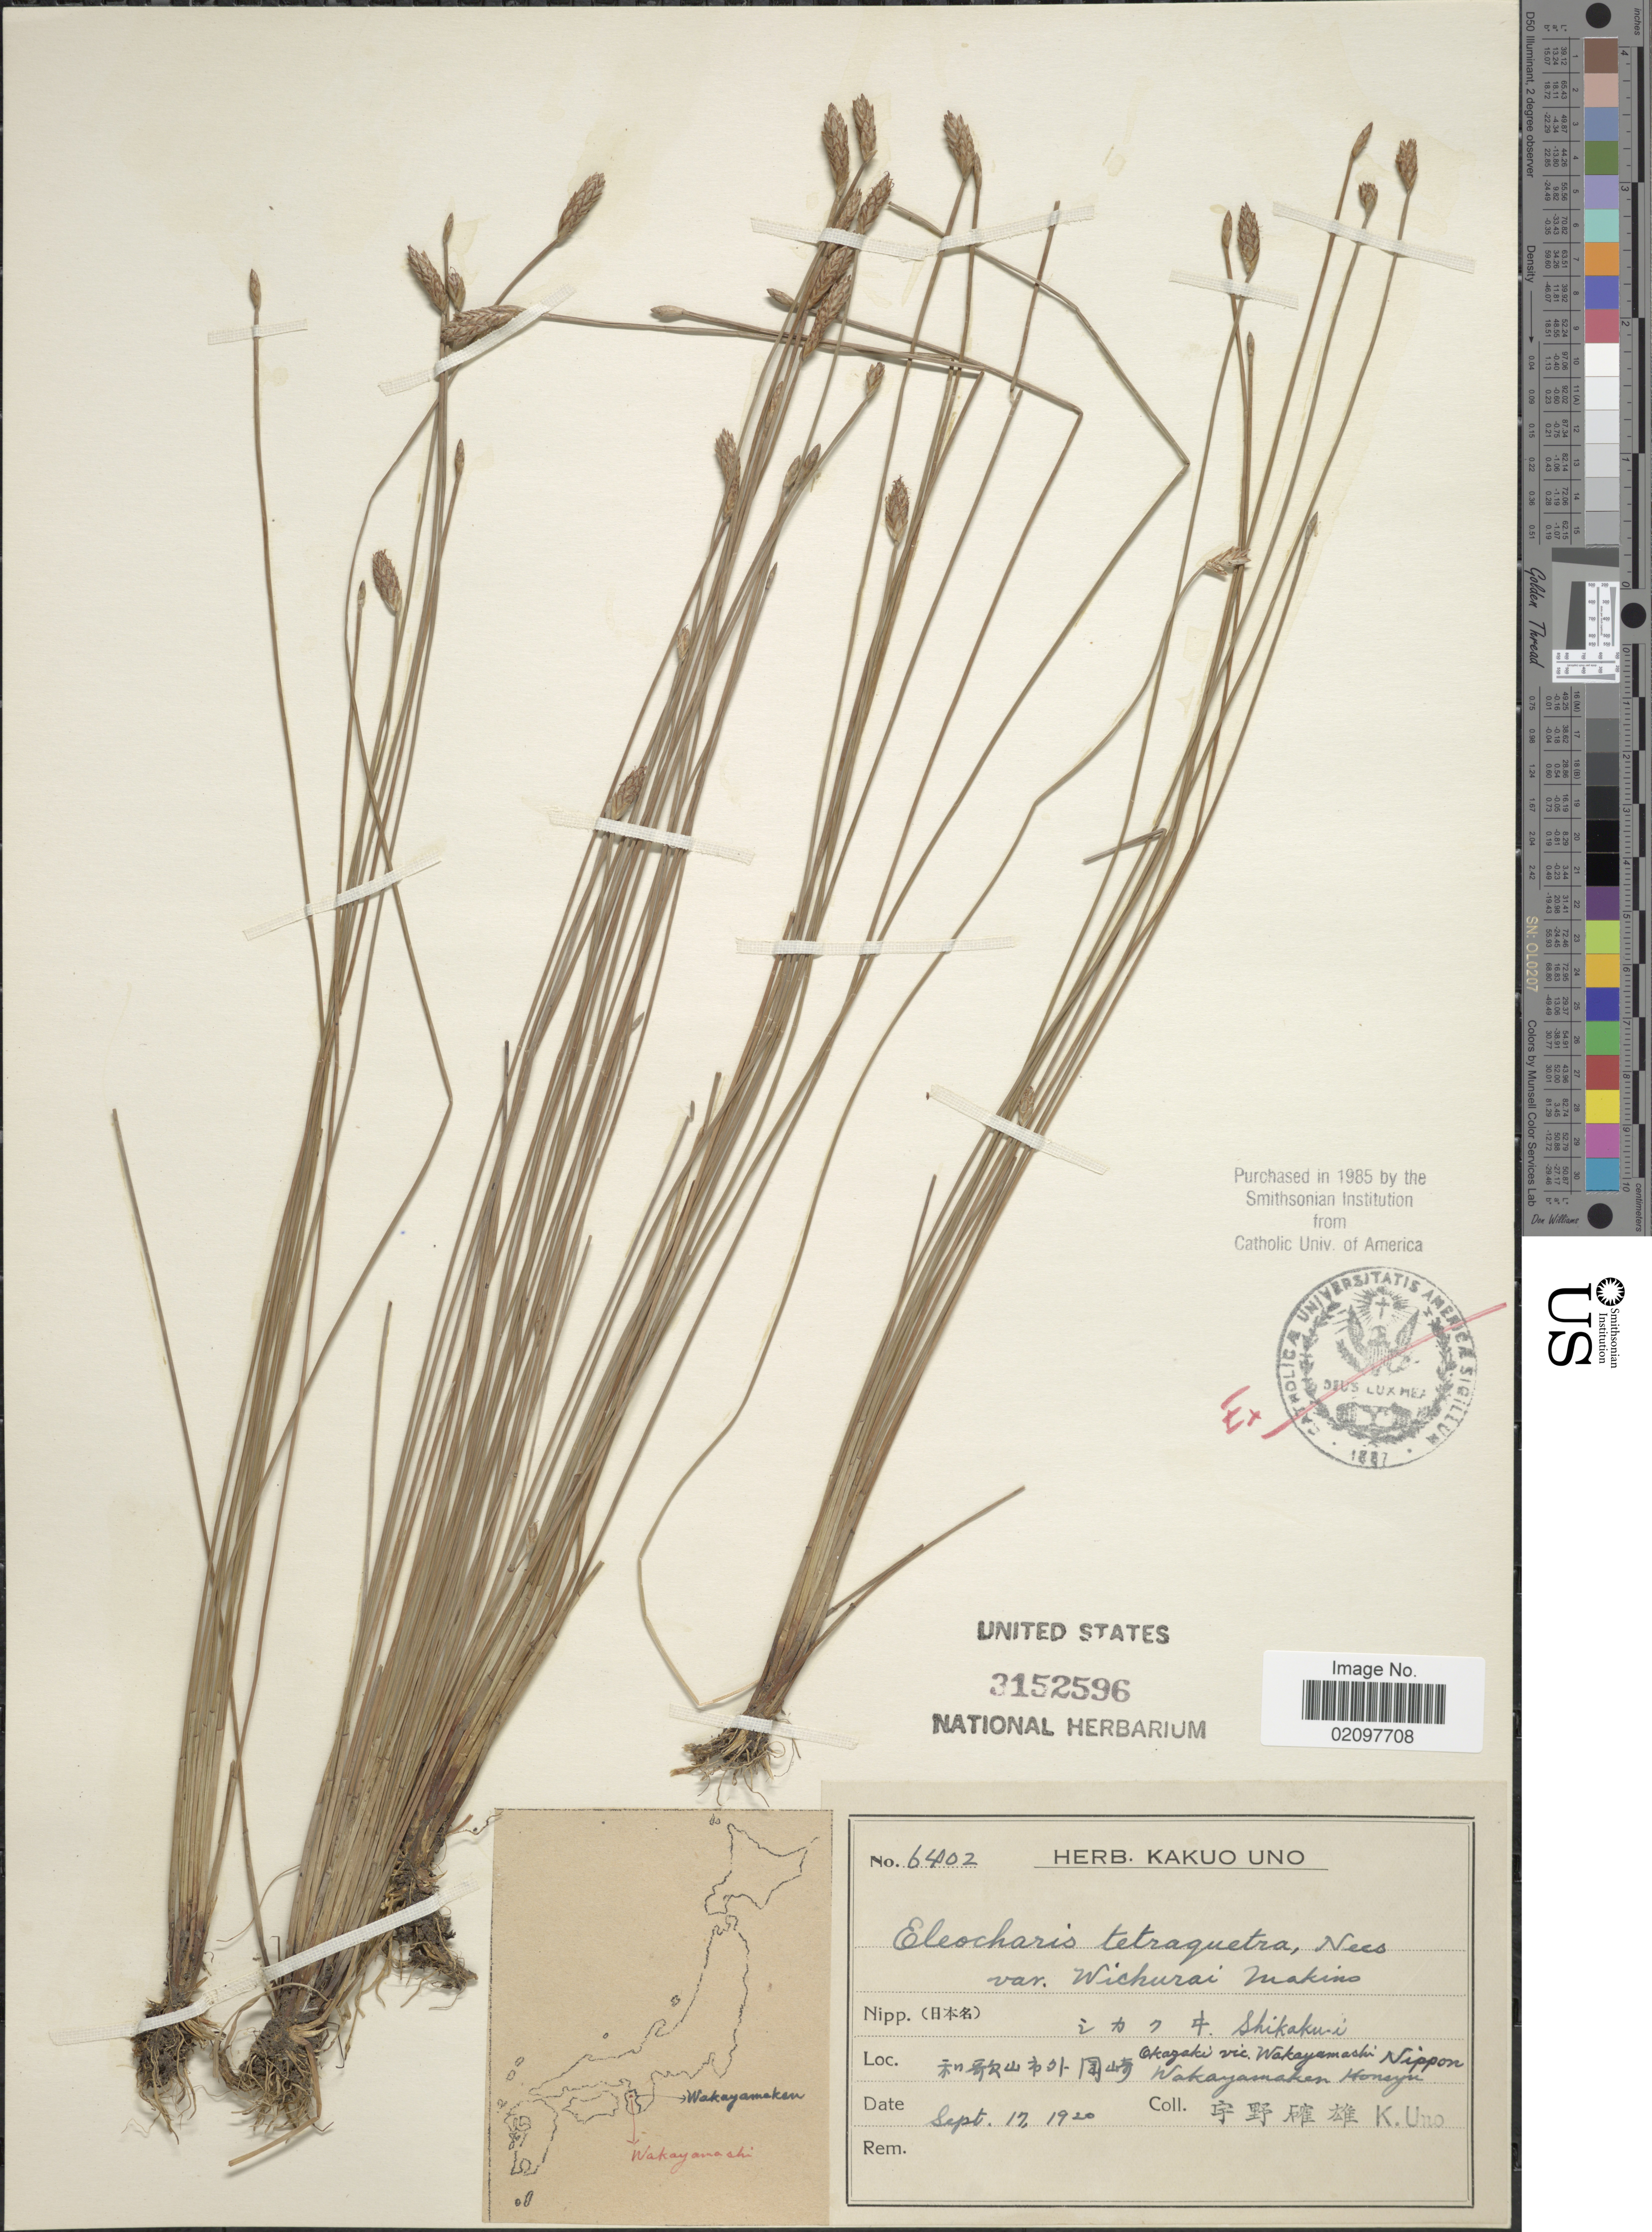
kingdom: Plantae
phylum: Tracheophyta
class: Liliopsida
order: Poales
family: Cyperaceae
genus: Eleocharis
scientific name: Eleocharis wichurae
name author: Boeckeler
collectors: K. Uno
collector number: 6402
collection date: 1920-09-17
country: Japan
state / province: Wakayama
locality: Okazaki vic. Wakayamashi Nippon. Wakayamaken Honsyu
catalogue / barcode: US 3152596